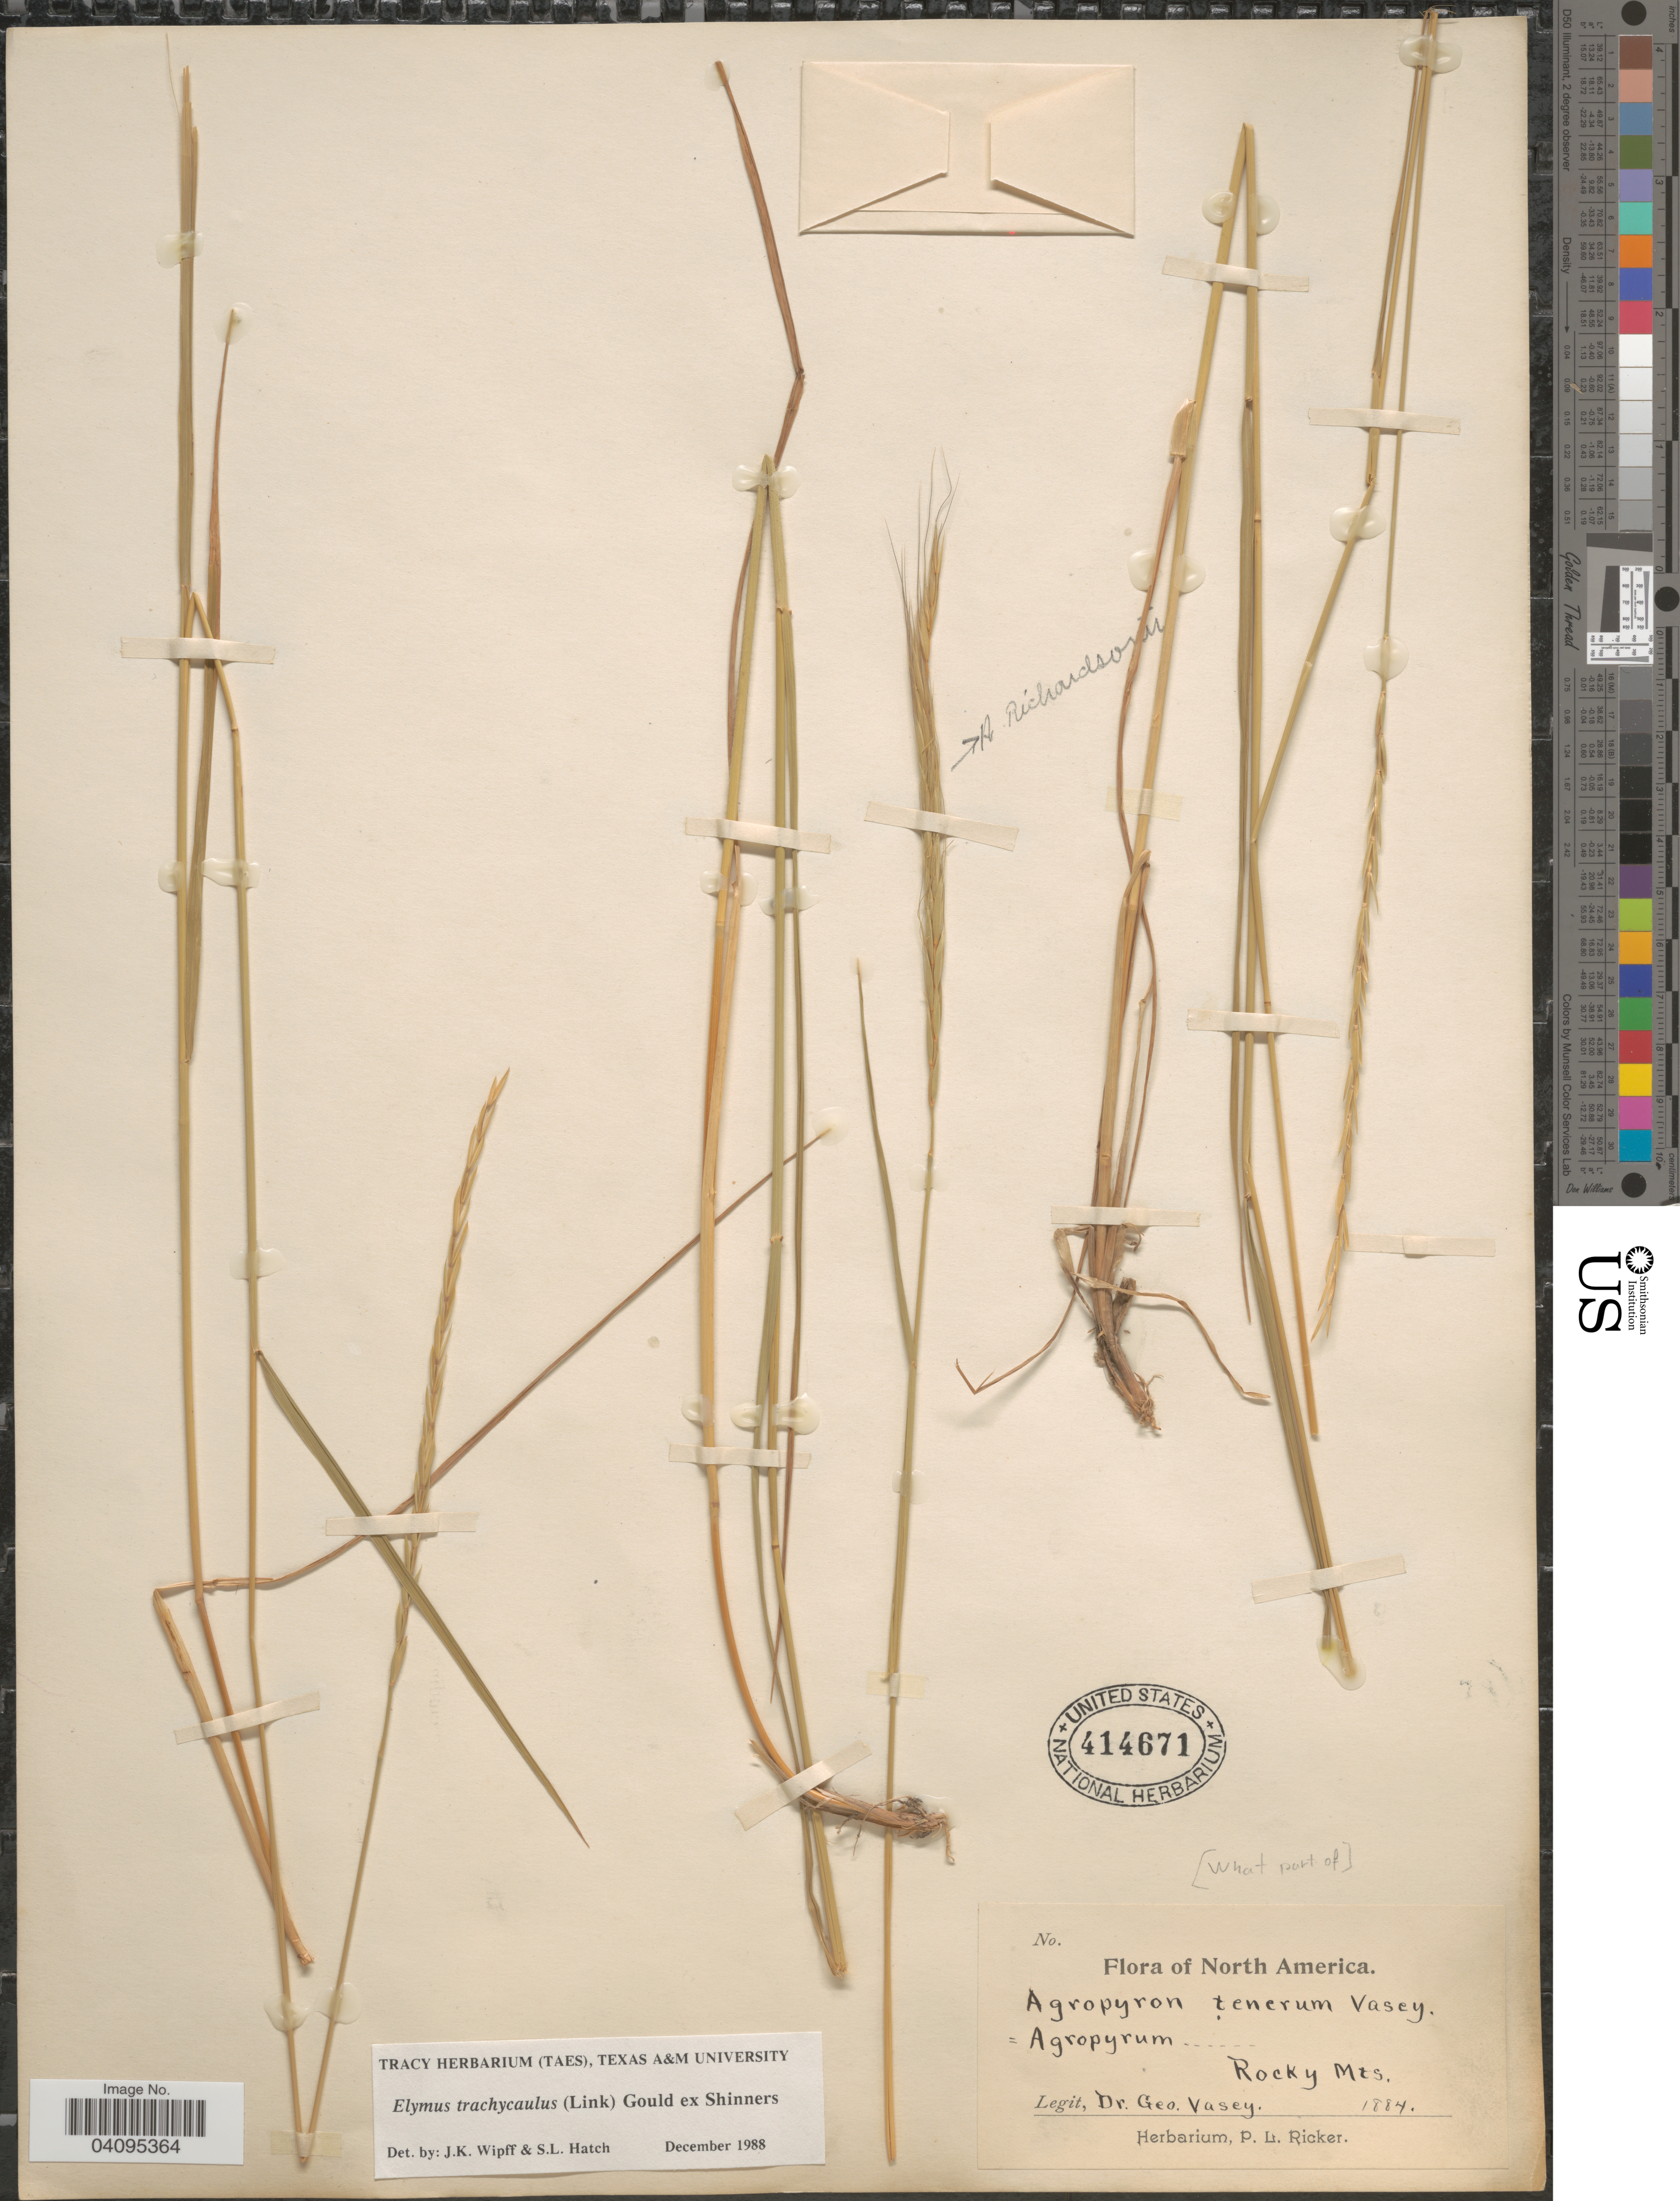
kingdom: Plantae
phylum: Tracheophyta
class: Liliopsida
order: Poales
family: Poaceae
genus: Elymus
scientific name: Elymus trachycaulus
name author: (Link) Gould ex Shinners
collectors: G. Vasey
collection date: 1884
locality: Rocky Mts.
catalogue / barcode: US 414671